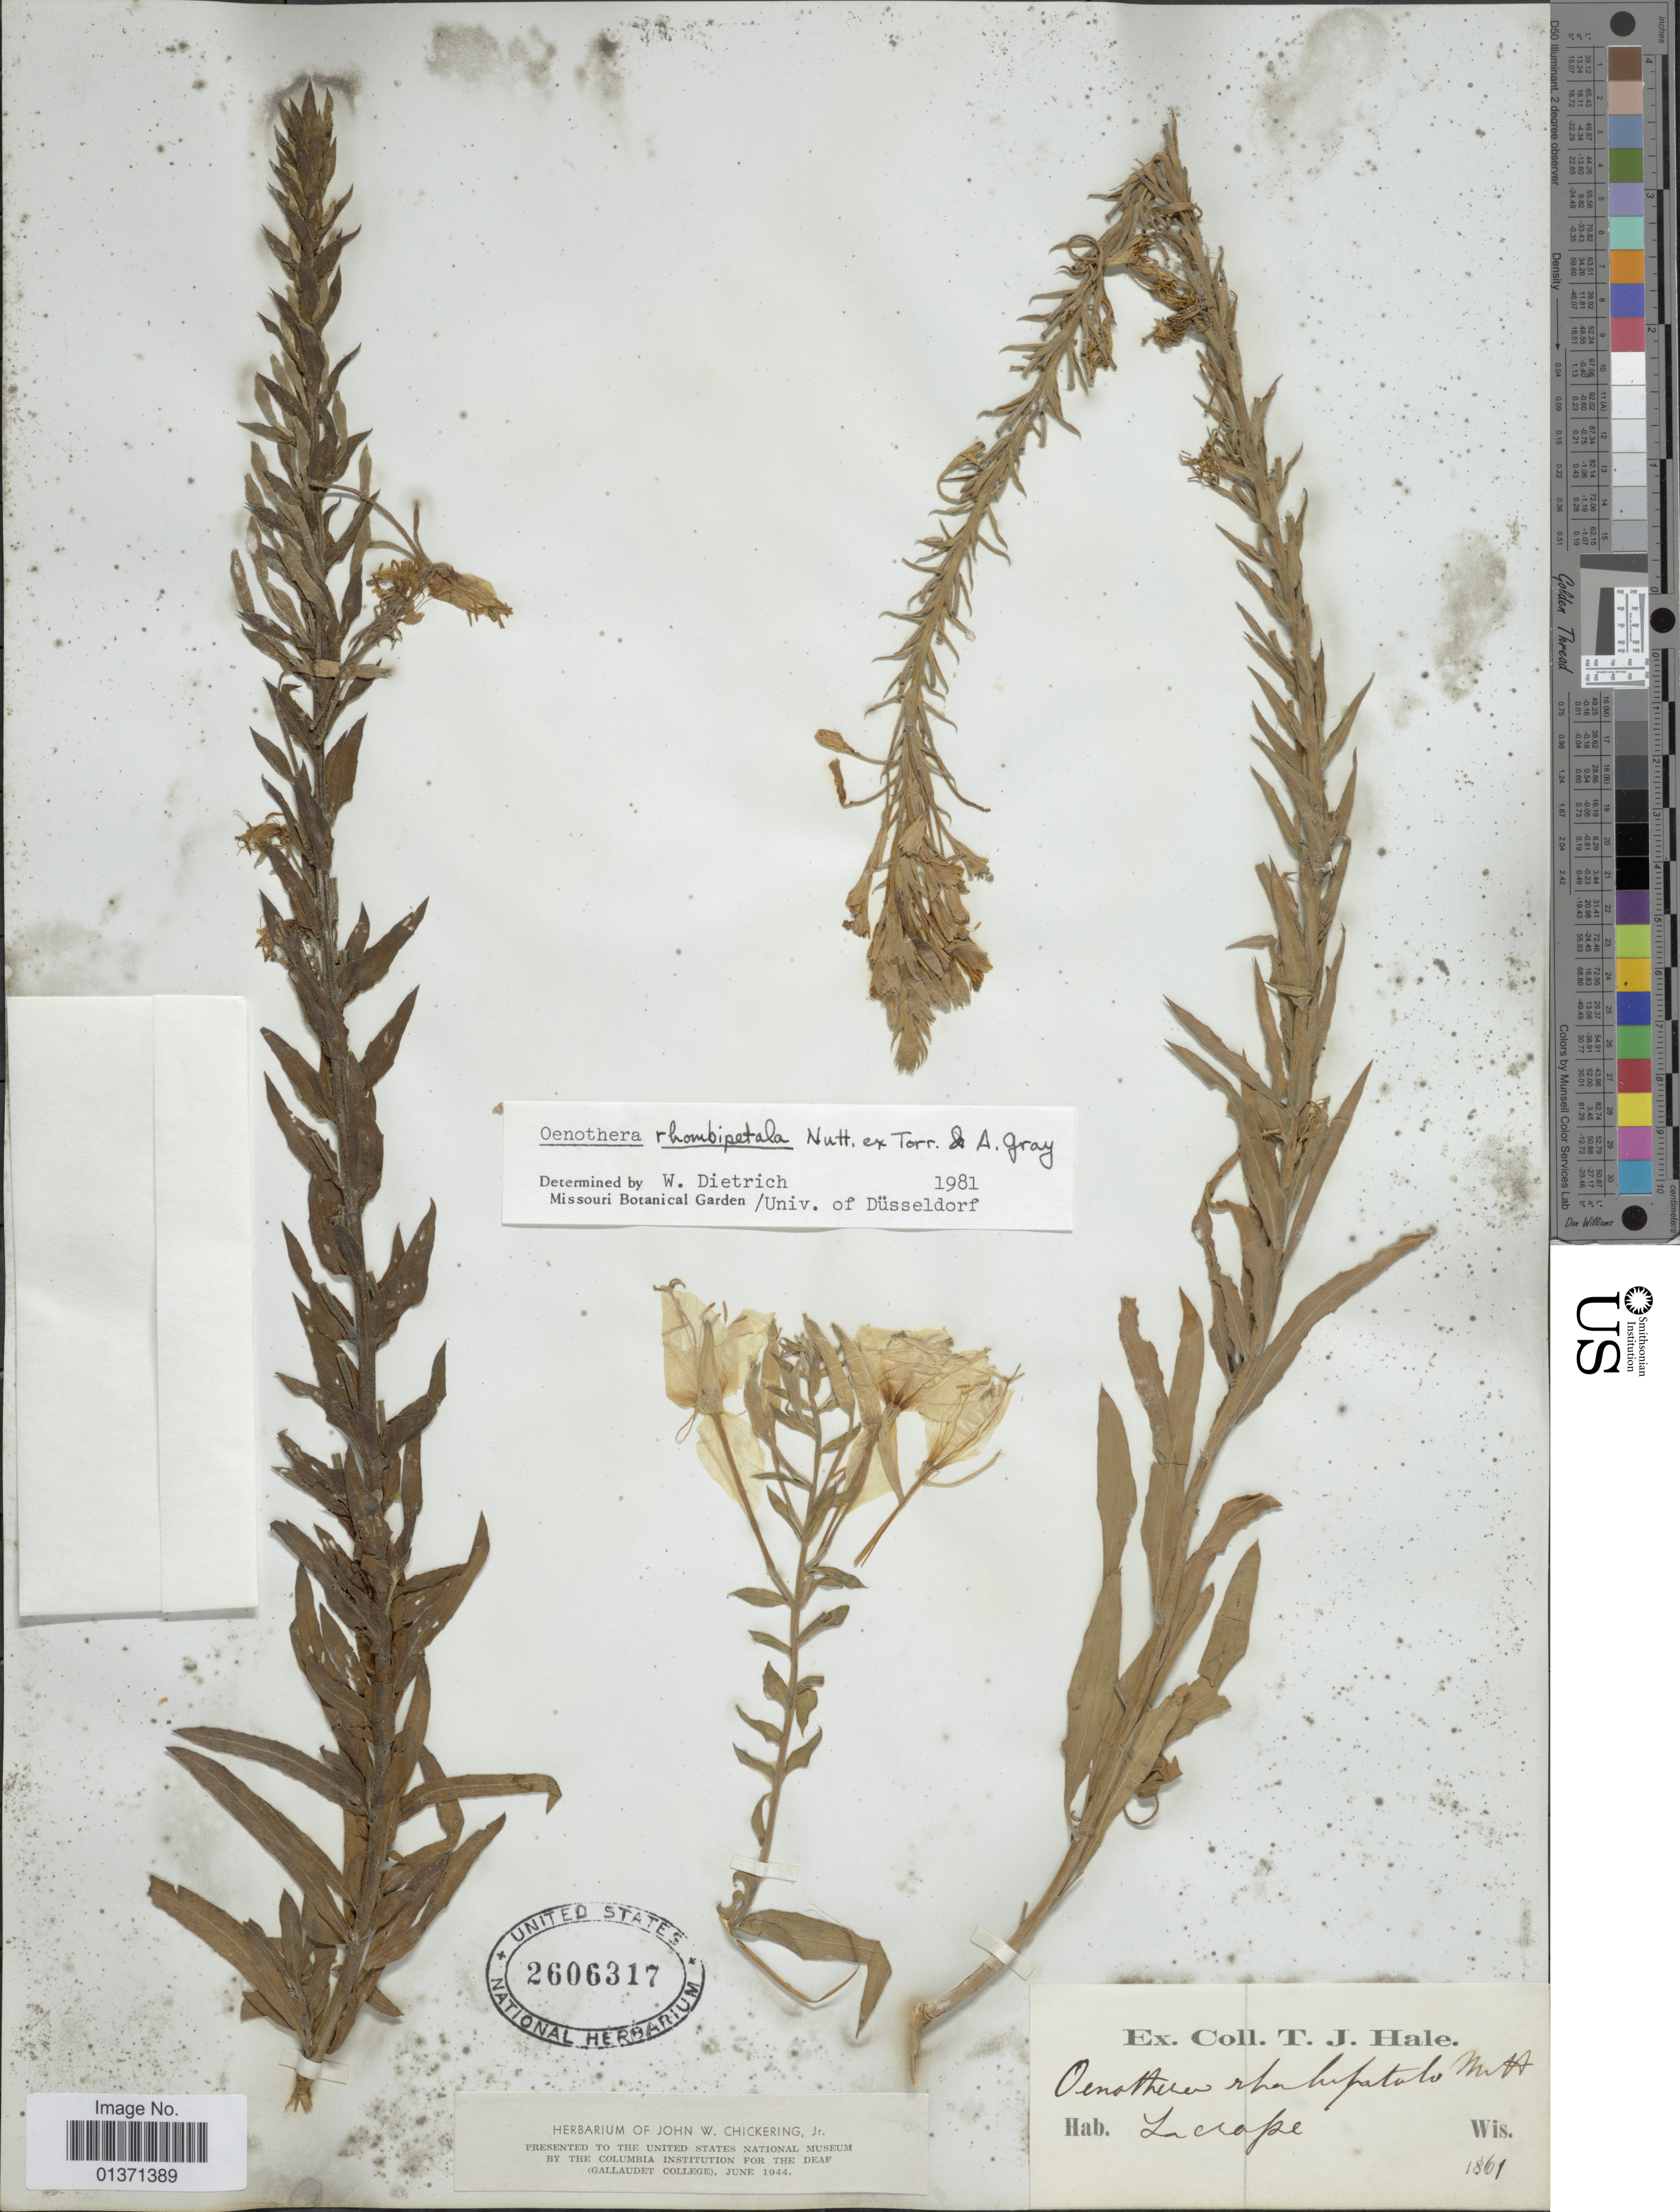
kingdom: Plantae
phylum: Tracheophyta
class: Magnoliopsida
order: Myrtales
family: Onagraceae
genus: Oenothera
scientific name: Oenothera rhombipetala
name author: Nutt. ex Torr & A. Gray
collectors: T. Hale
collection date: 1861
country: United States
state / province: Wisconsin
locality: Lacrosse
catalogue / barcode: US 2606317